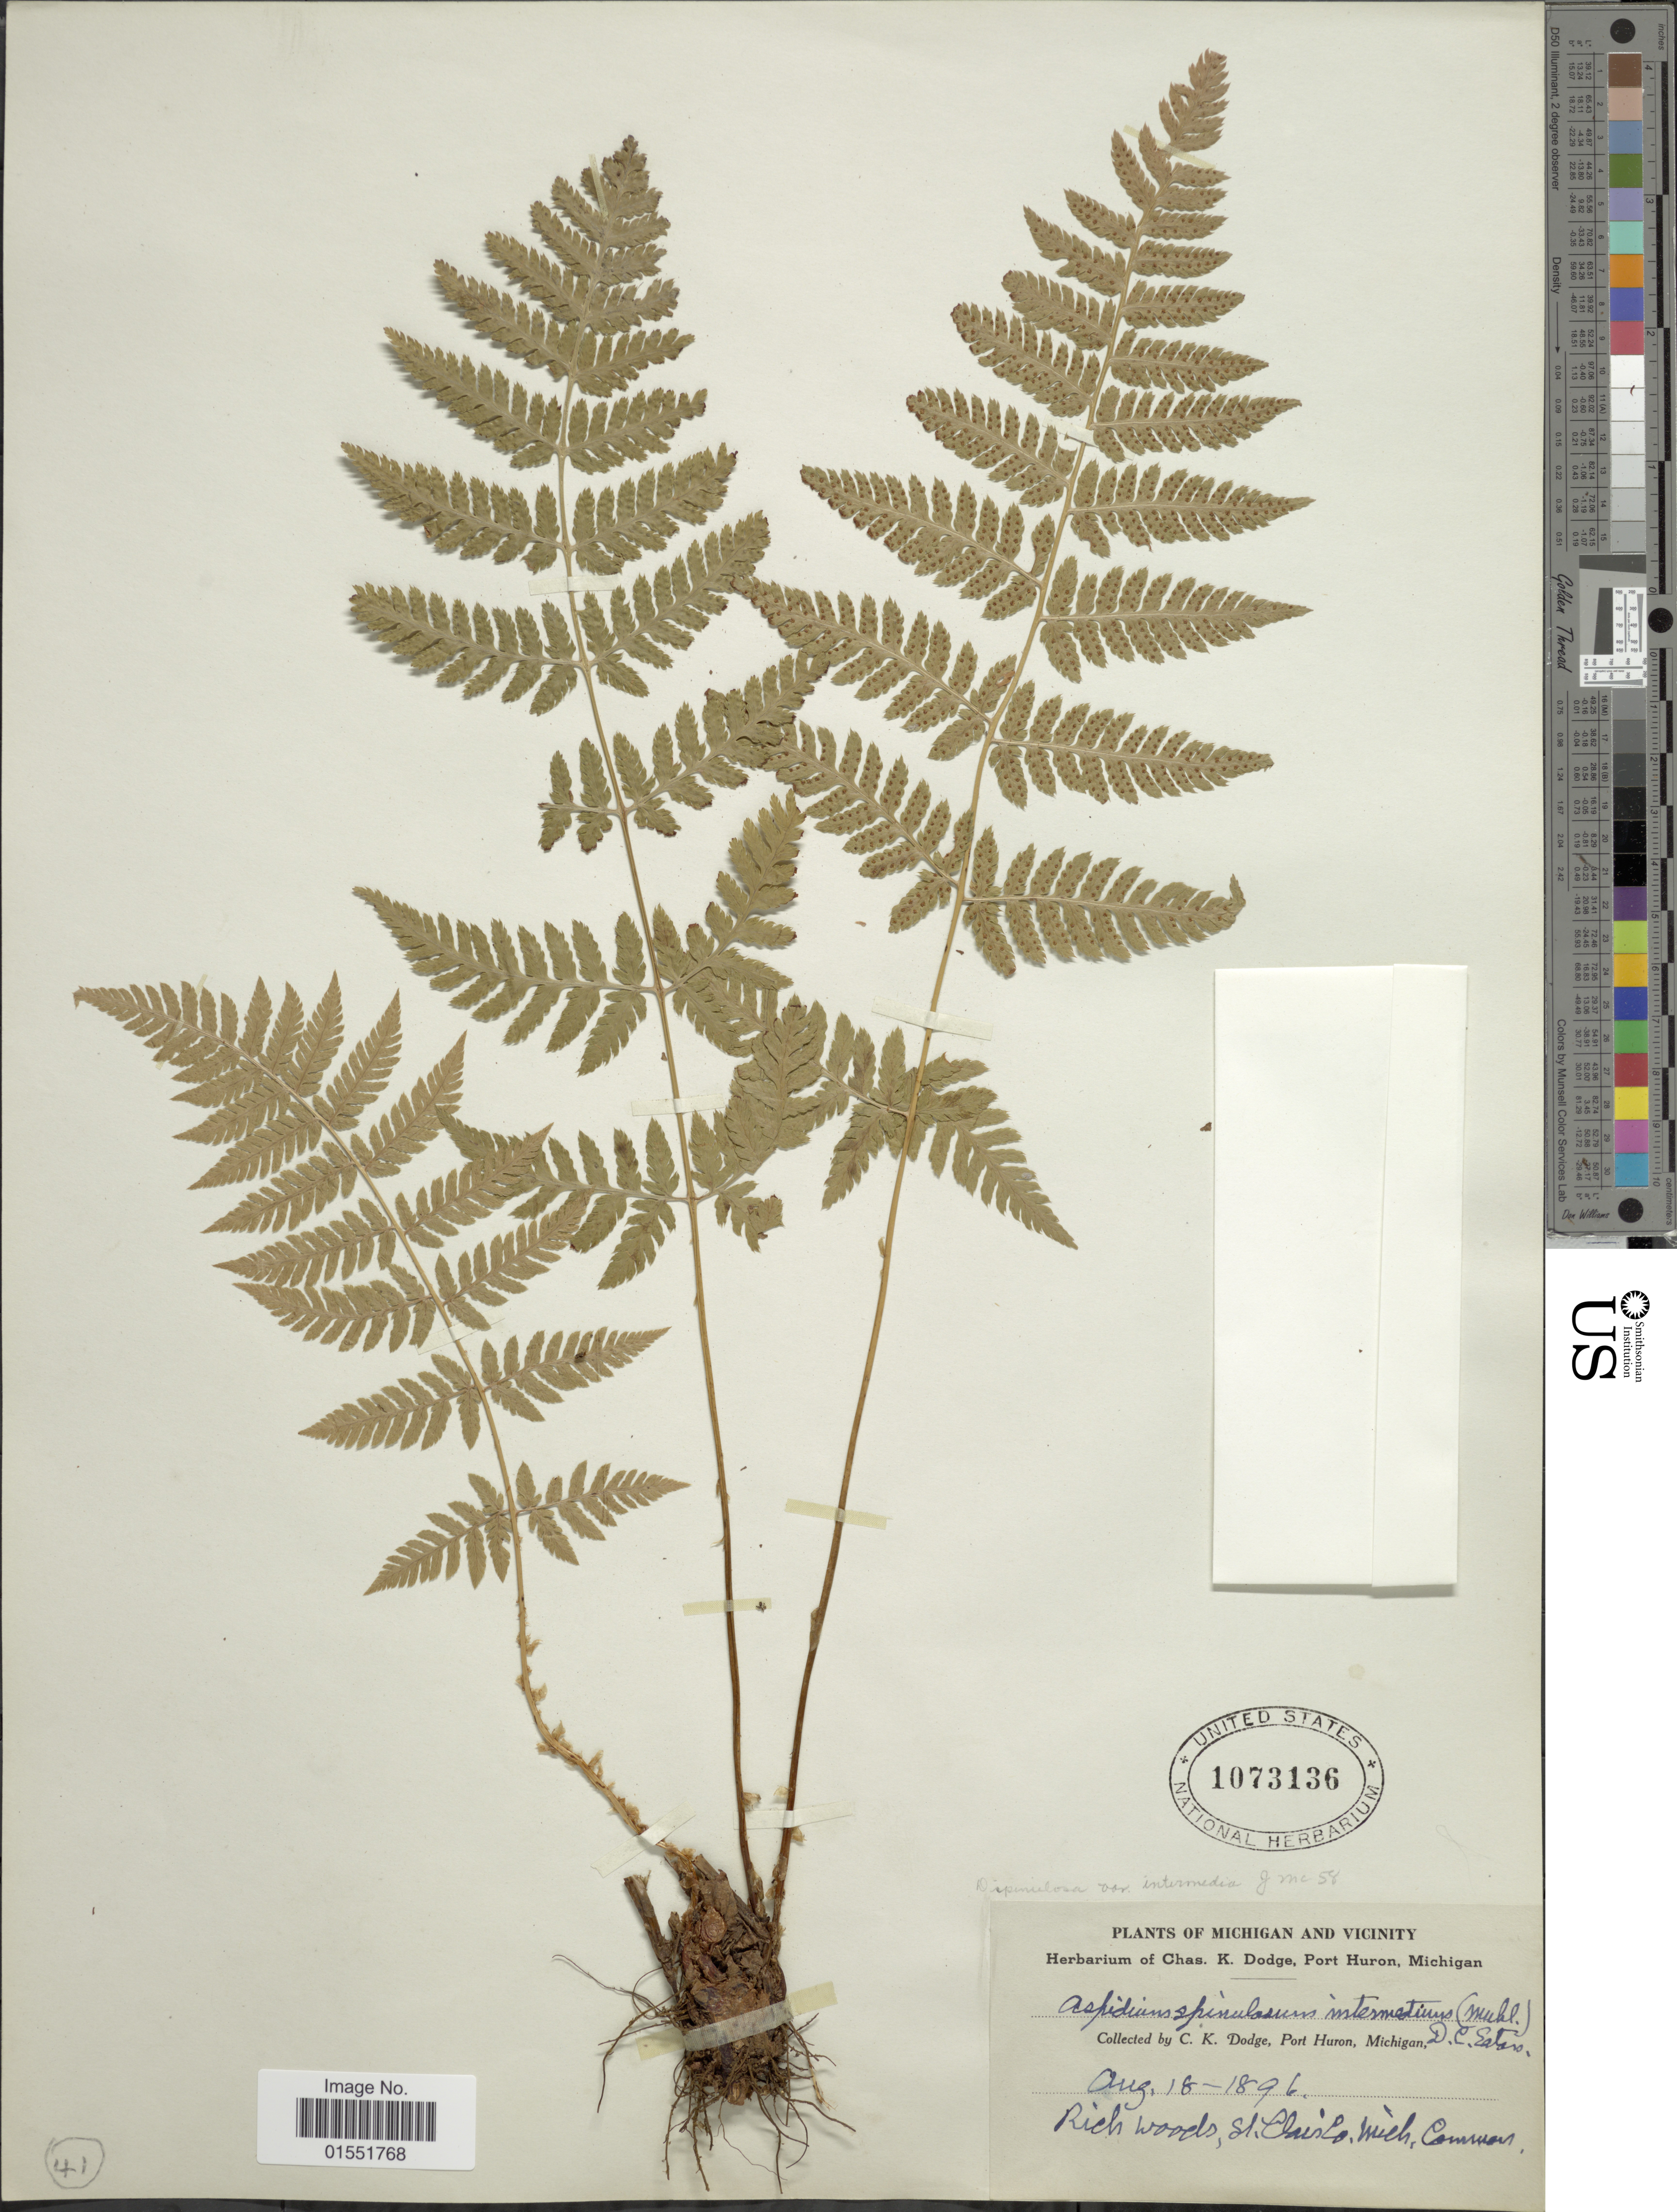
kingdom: Plantae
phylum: Tracheophyta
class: Polypodiopsida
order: Polypodiales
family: Dryopteridaceae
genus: Dryopteris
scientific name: Dryopteris intermedia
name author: (Muhl.) A. Gray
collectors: C. K. Dodge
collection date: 1896-08-18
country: United States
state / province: Michigan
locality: Michigan and Vicinity. Rich woods, St. Clair Co.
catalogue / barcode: US 1073136